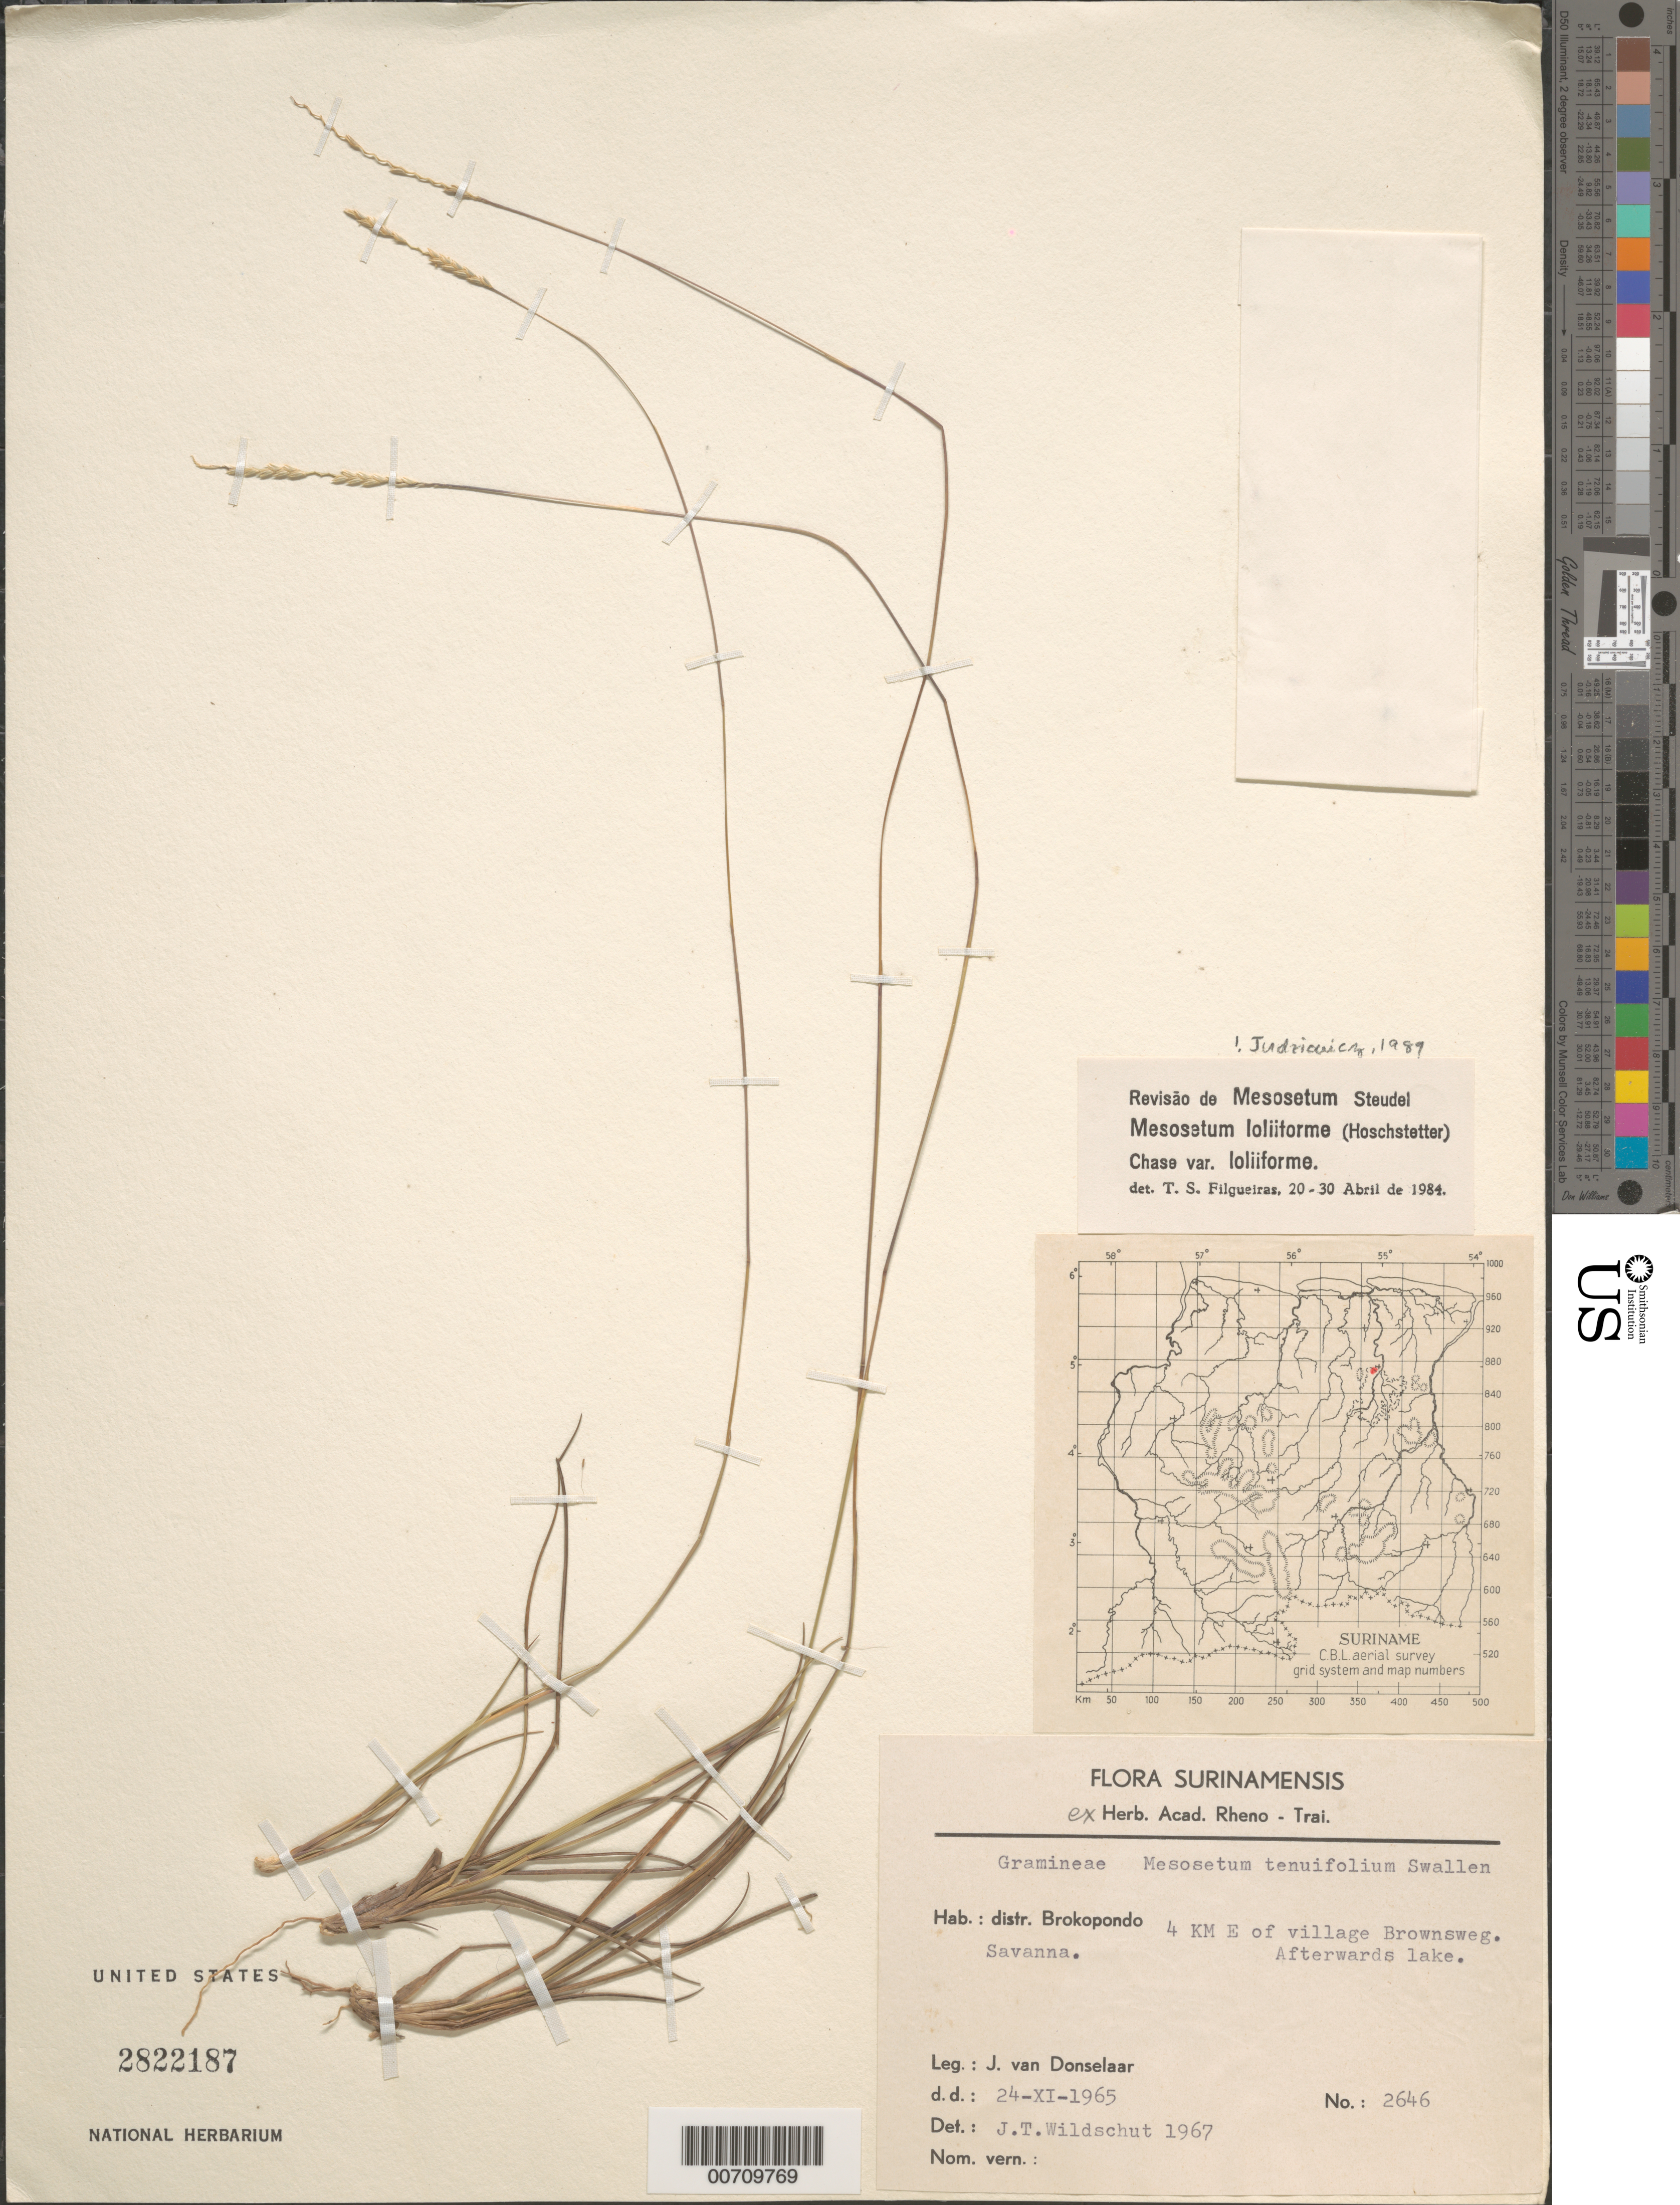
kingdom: Plantae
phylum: Tracheophyta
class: Liliopsida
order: Poales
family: Poaceae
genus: Mesosetum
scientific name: Mesosetum loliiforme var. loliiforme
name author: (Hochst. ex Steud.) Chase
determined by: Judziewicz, E. J.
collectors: J. Donselaar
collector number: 2646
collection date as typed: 24-Nov-65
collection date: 1965-11-24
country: Suriname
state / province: Brokopondo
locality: Brownsweg Village, 4 km E of, Afterwards Lake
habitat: Savanna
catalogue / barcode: US 2822187